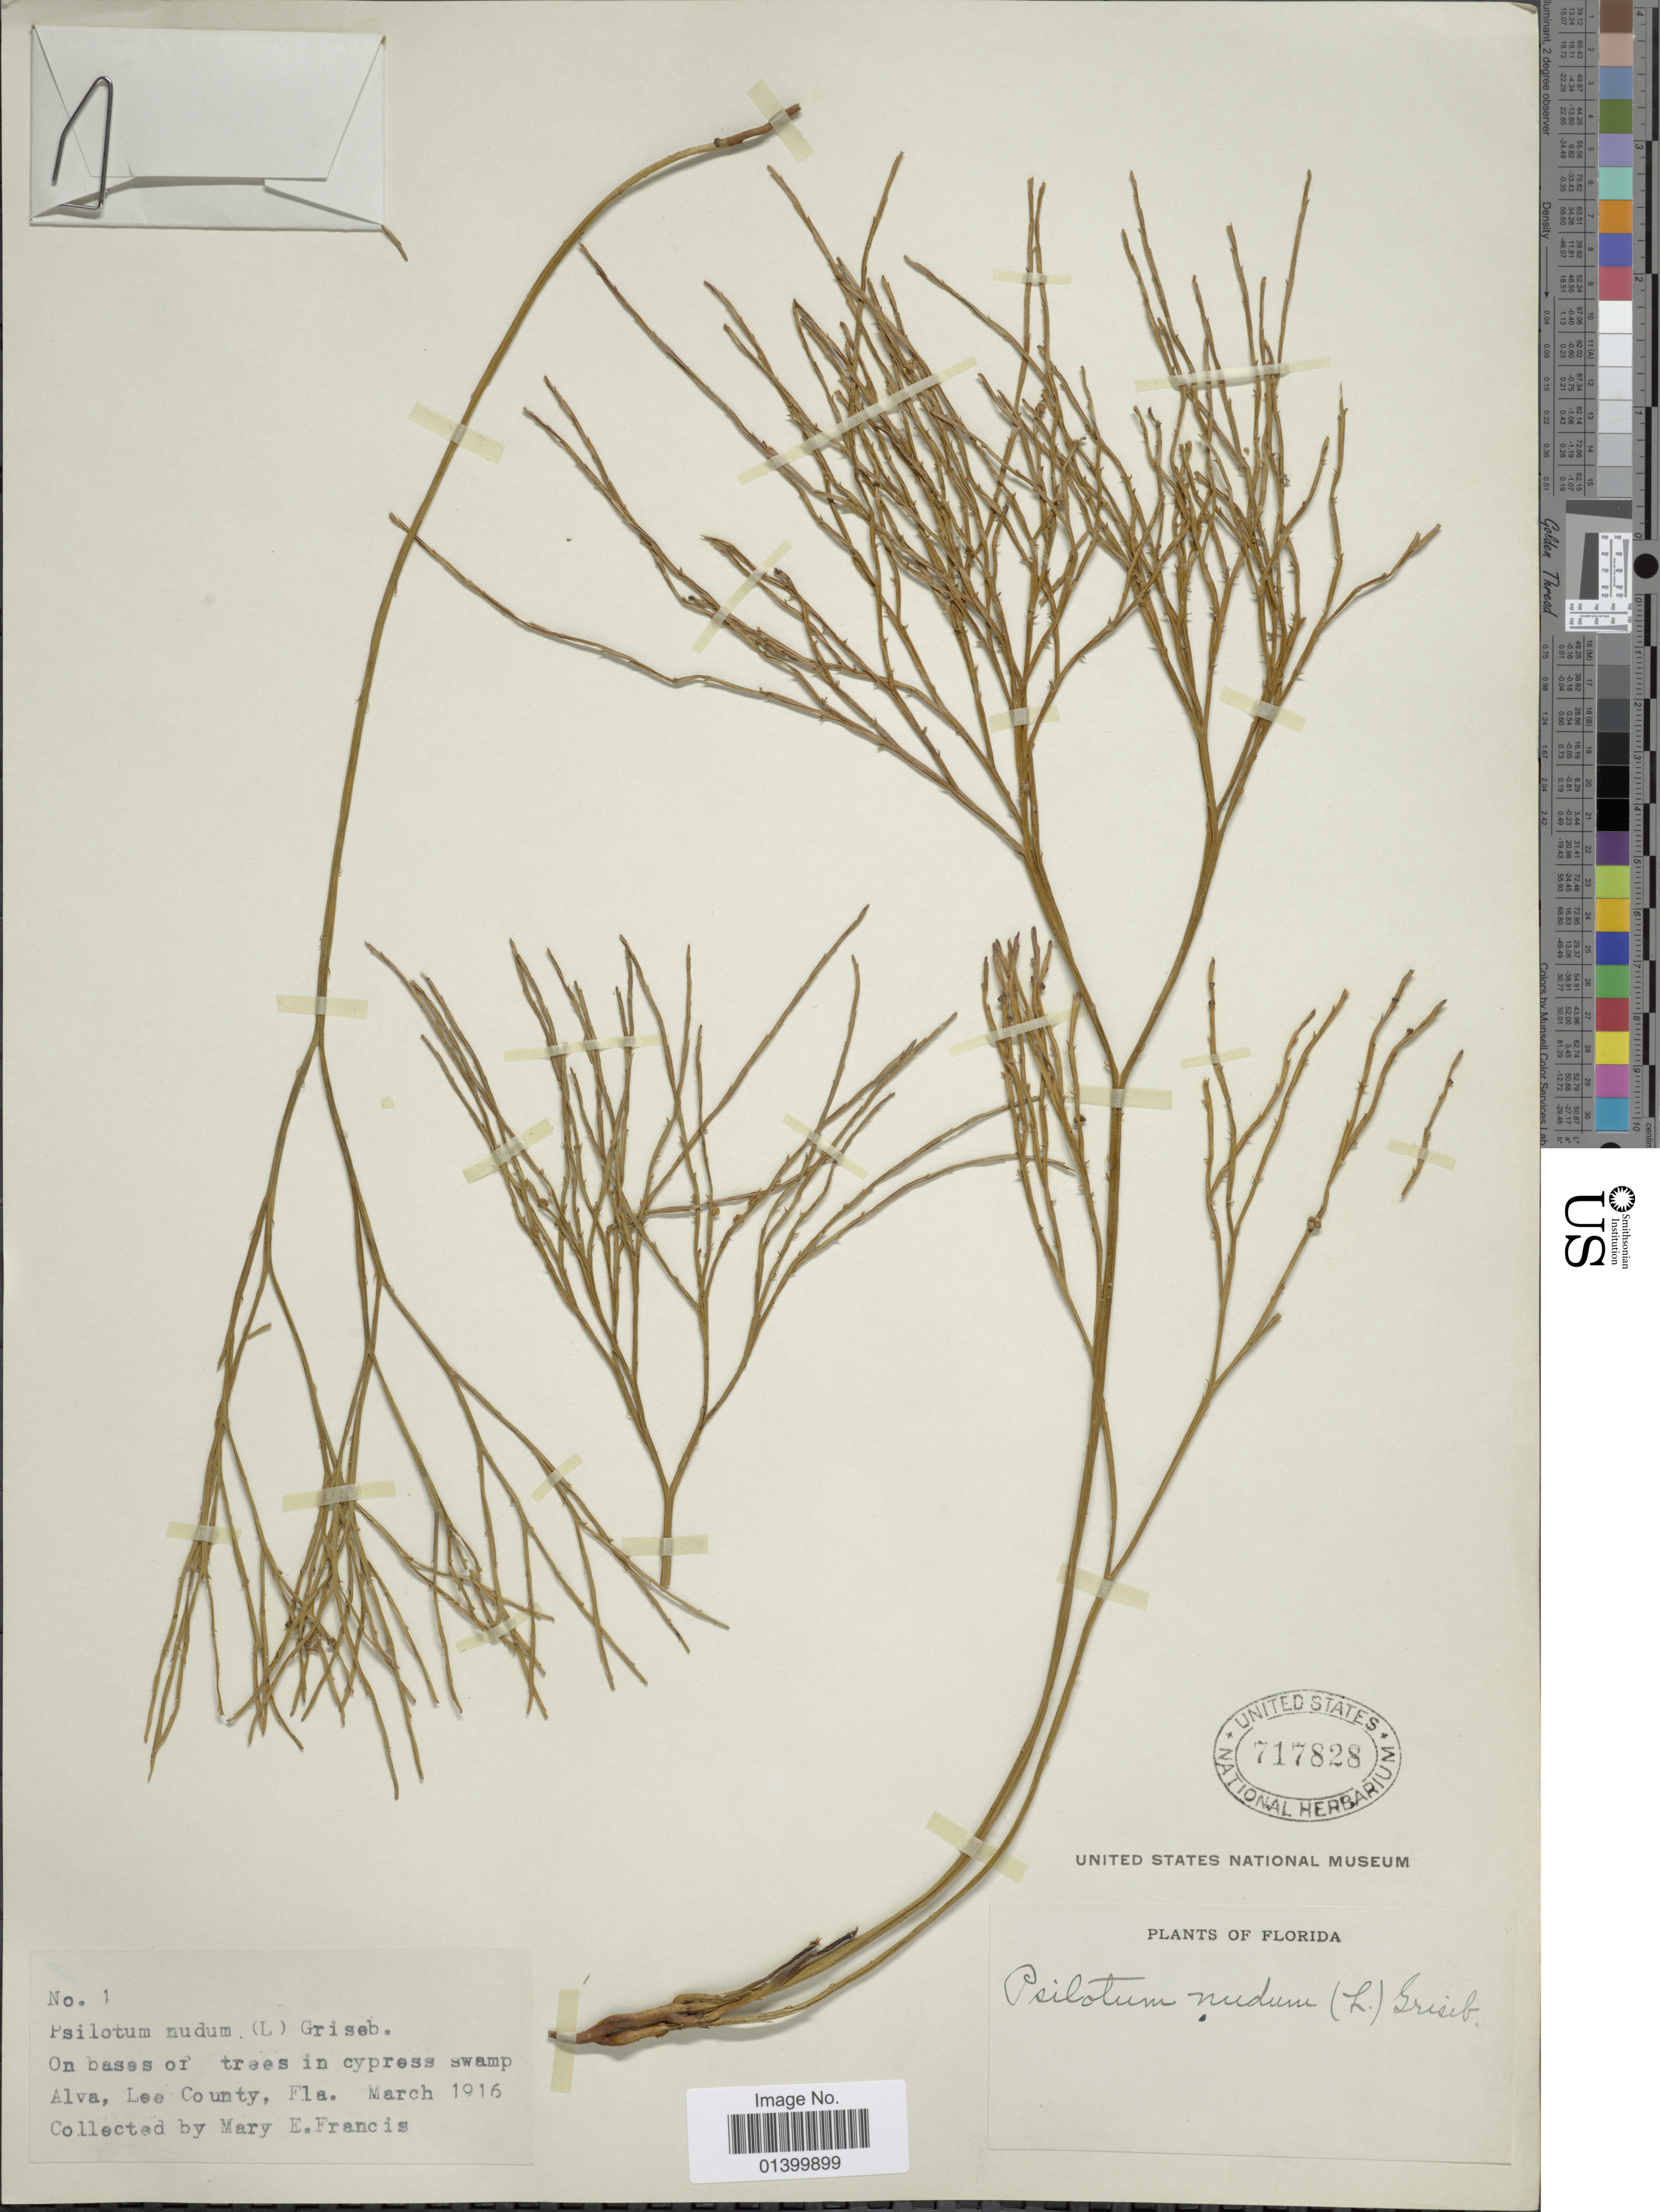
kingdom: Plantae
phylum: Tracheophyta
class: Polypodiopsida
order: Psilotales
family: Psilotaceae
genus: Psilotum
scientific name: Psilotum nudum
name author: (L.) P. Beauv.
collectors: M. E. Francis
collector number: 1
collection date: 1916-03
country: United States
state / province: Florida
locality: Alva, Lee County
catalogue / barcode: US 717828